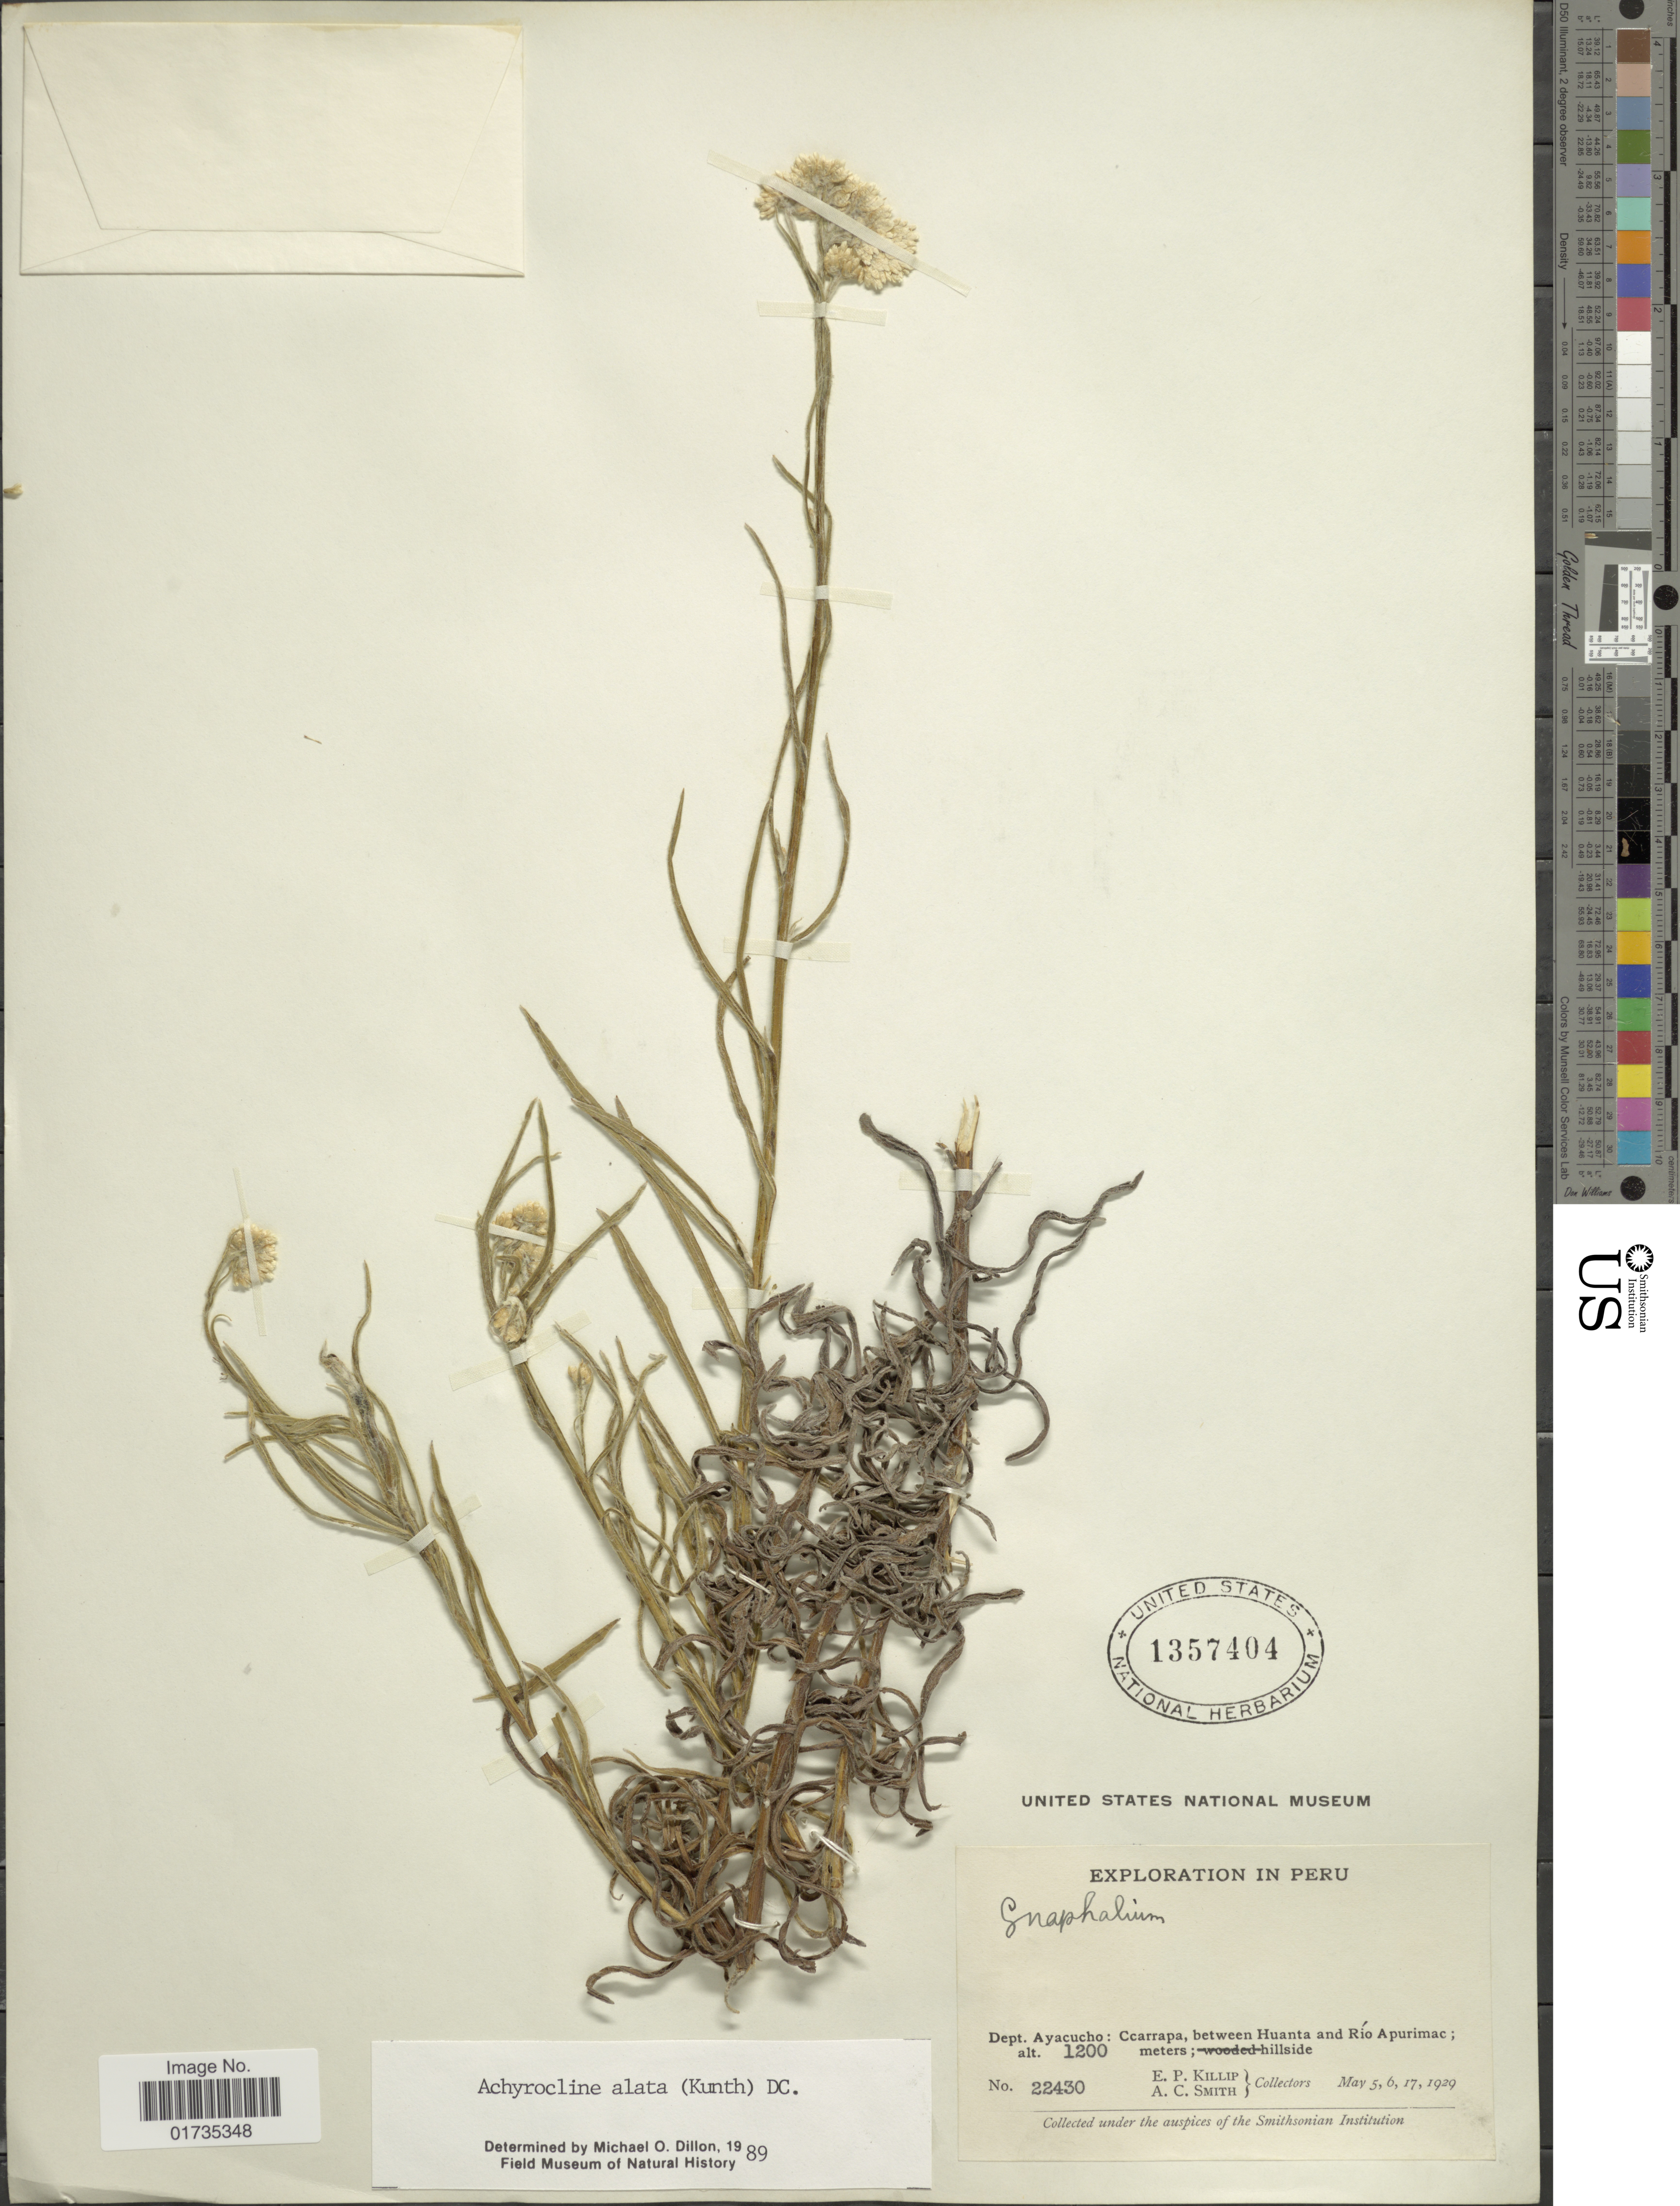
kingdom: Plantae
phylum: Tracheophyta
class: Magnoliopsida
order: Asterales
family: Asteraceae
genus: Achyrocline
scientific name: Achyrocline alata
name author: (Kunth) DC.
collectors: E. P. Killip & A. C. Smith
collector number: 22430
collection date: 1929-05-05/1929-05-17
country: Peru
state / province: Ayacucho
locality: Peru. Dept. Ayacucho: Ccarrapa, between Huanta and Rio Apurimac.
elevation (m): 1200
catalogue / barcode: US 1357404